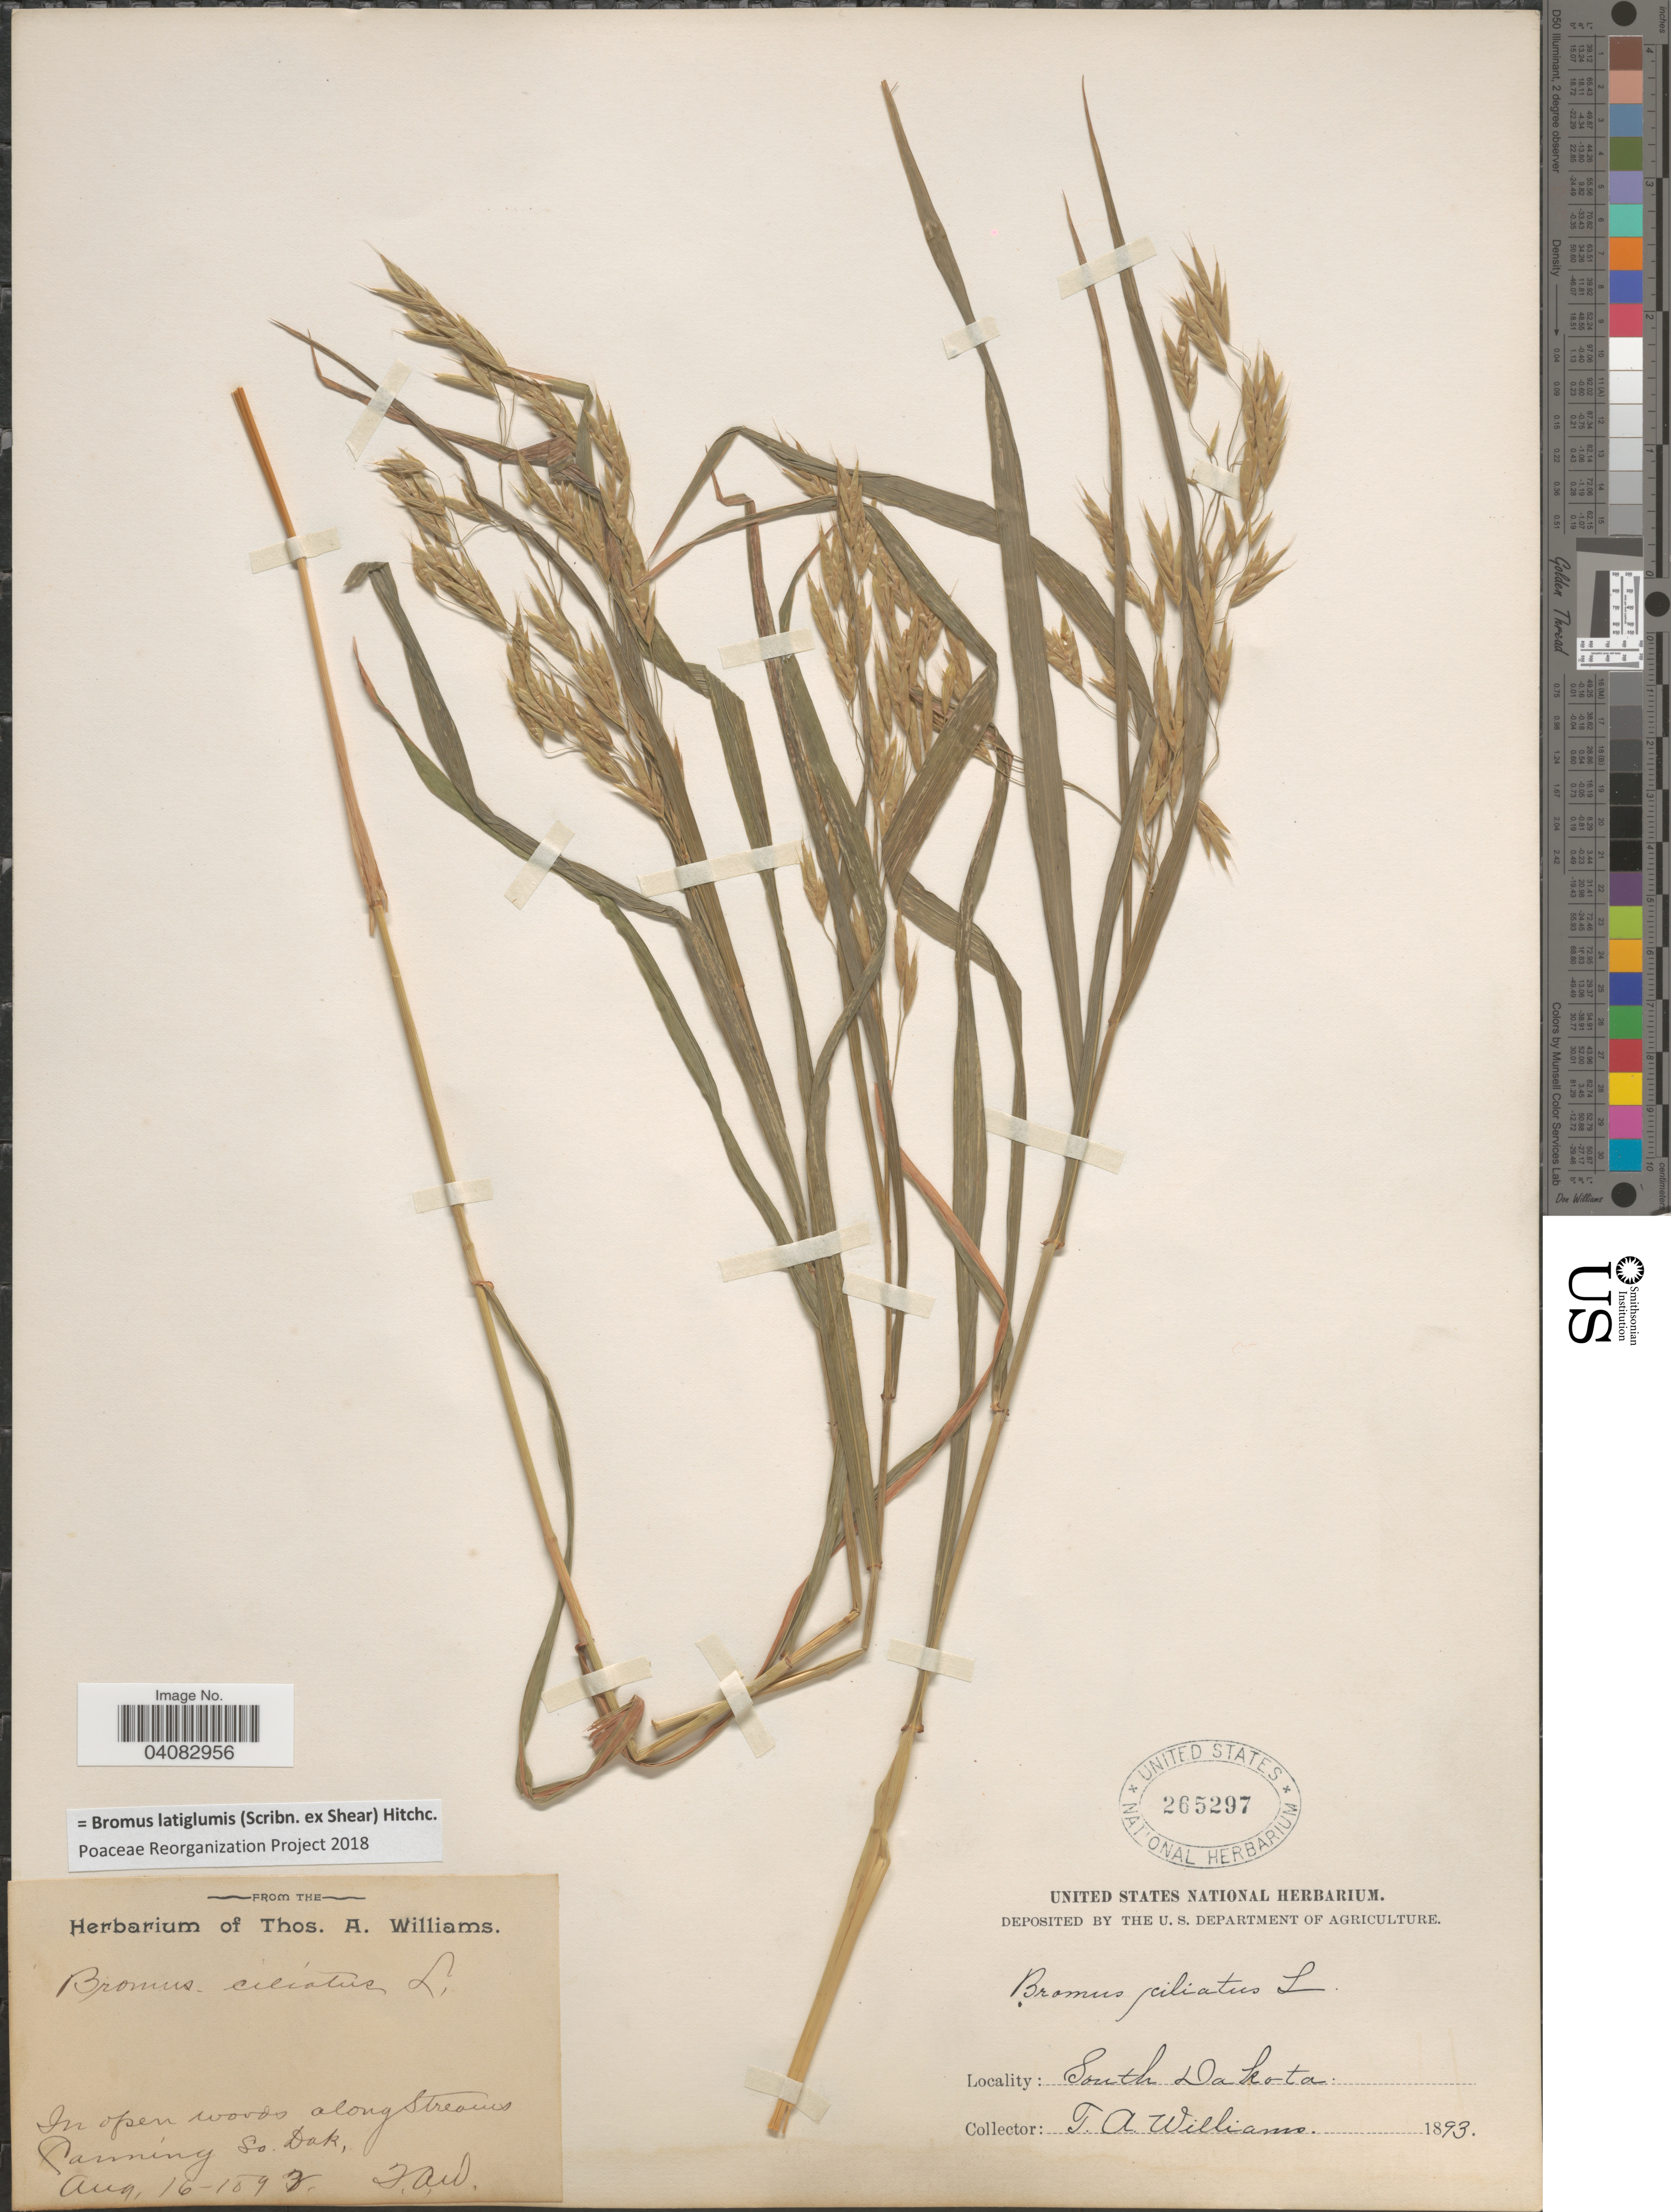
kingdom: Plantae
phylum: Tracheophyta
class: Liliopsida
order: Poales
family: Poaceae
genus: Bromus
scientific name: Bromus latiglumis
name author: (Scribn. ex Shear) Hitchc.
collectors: T. A. Williams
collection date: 1893-08-16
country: United States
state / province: South Dakota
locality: In open woods along streams Canning.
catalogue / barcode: US 265297